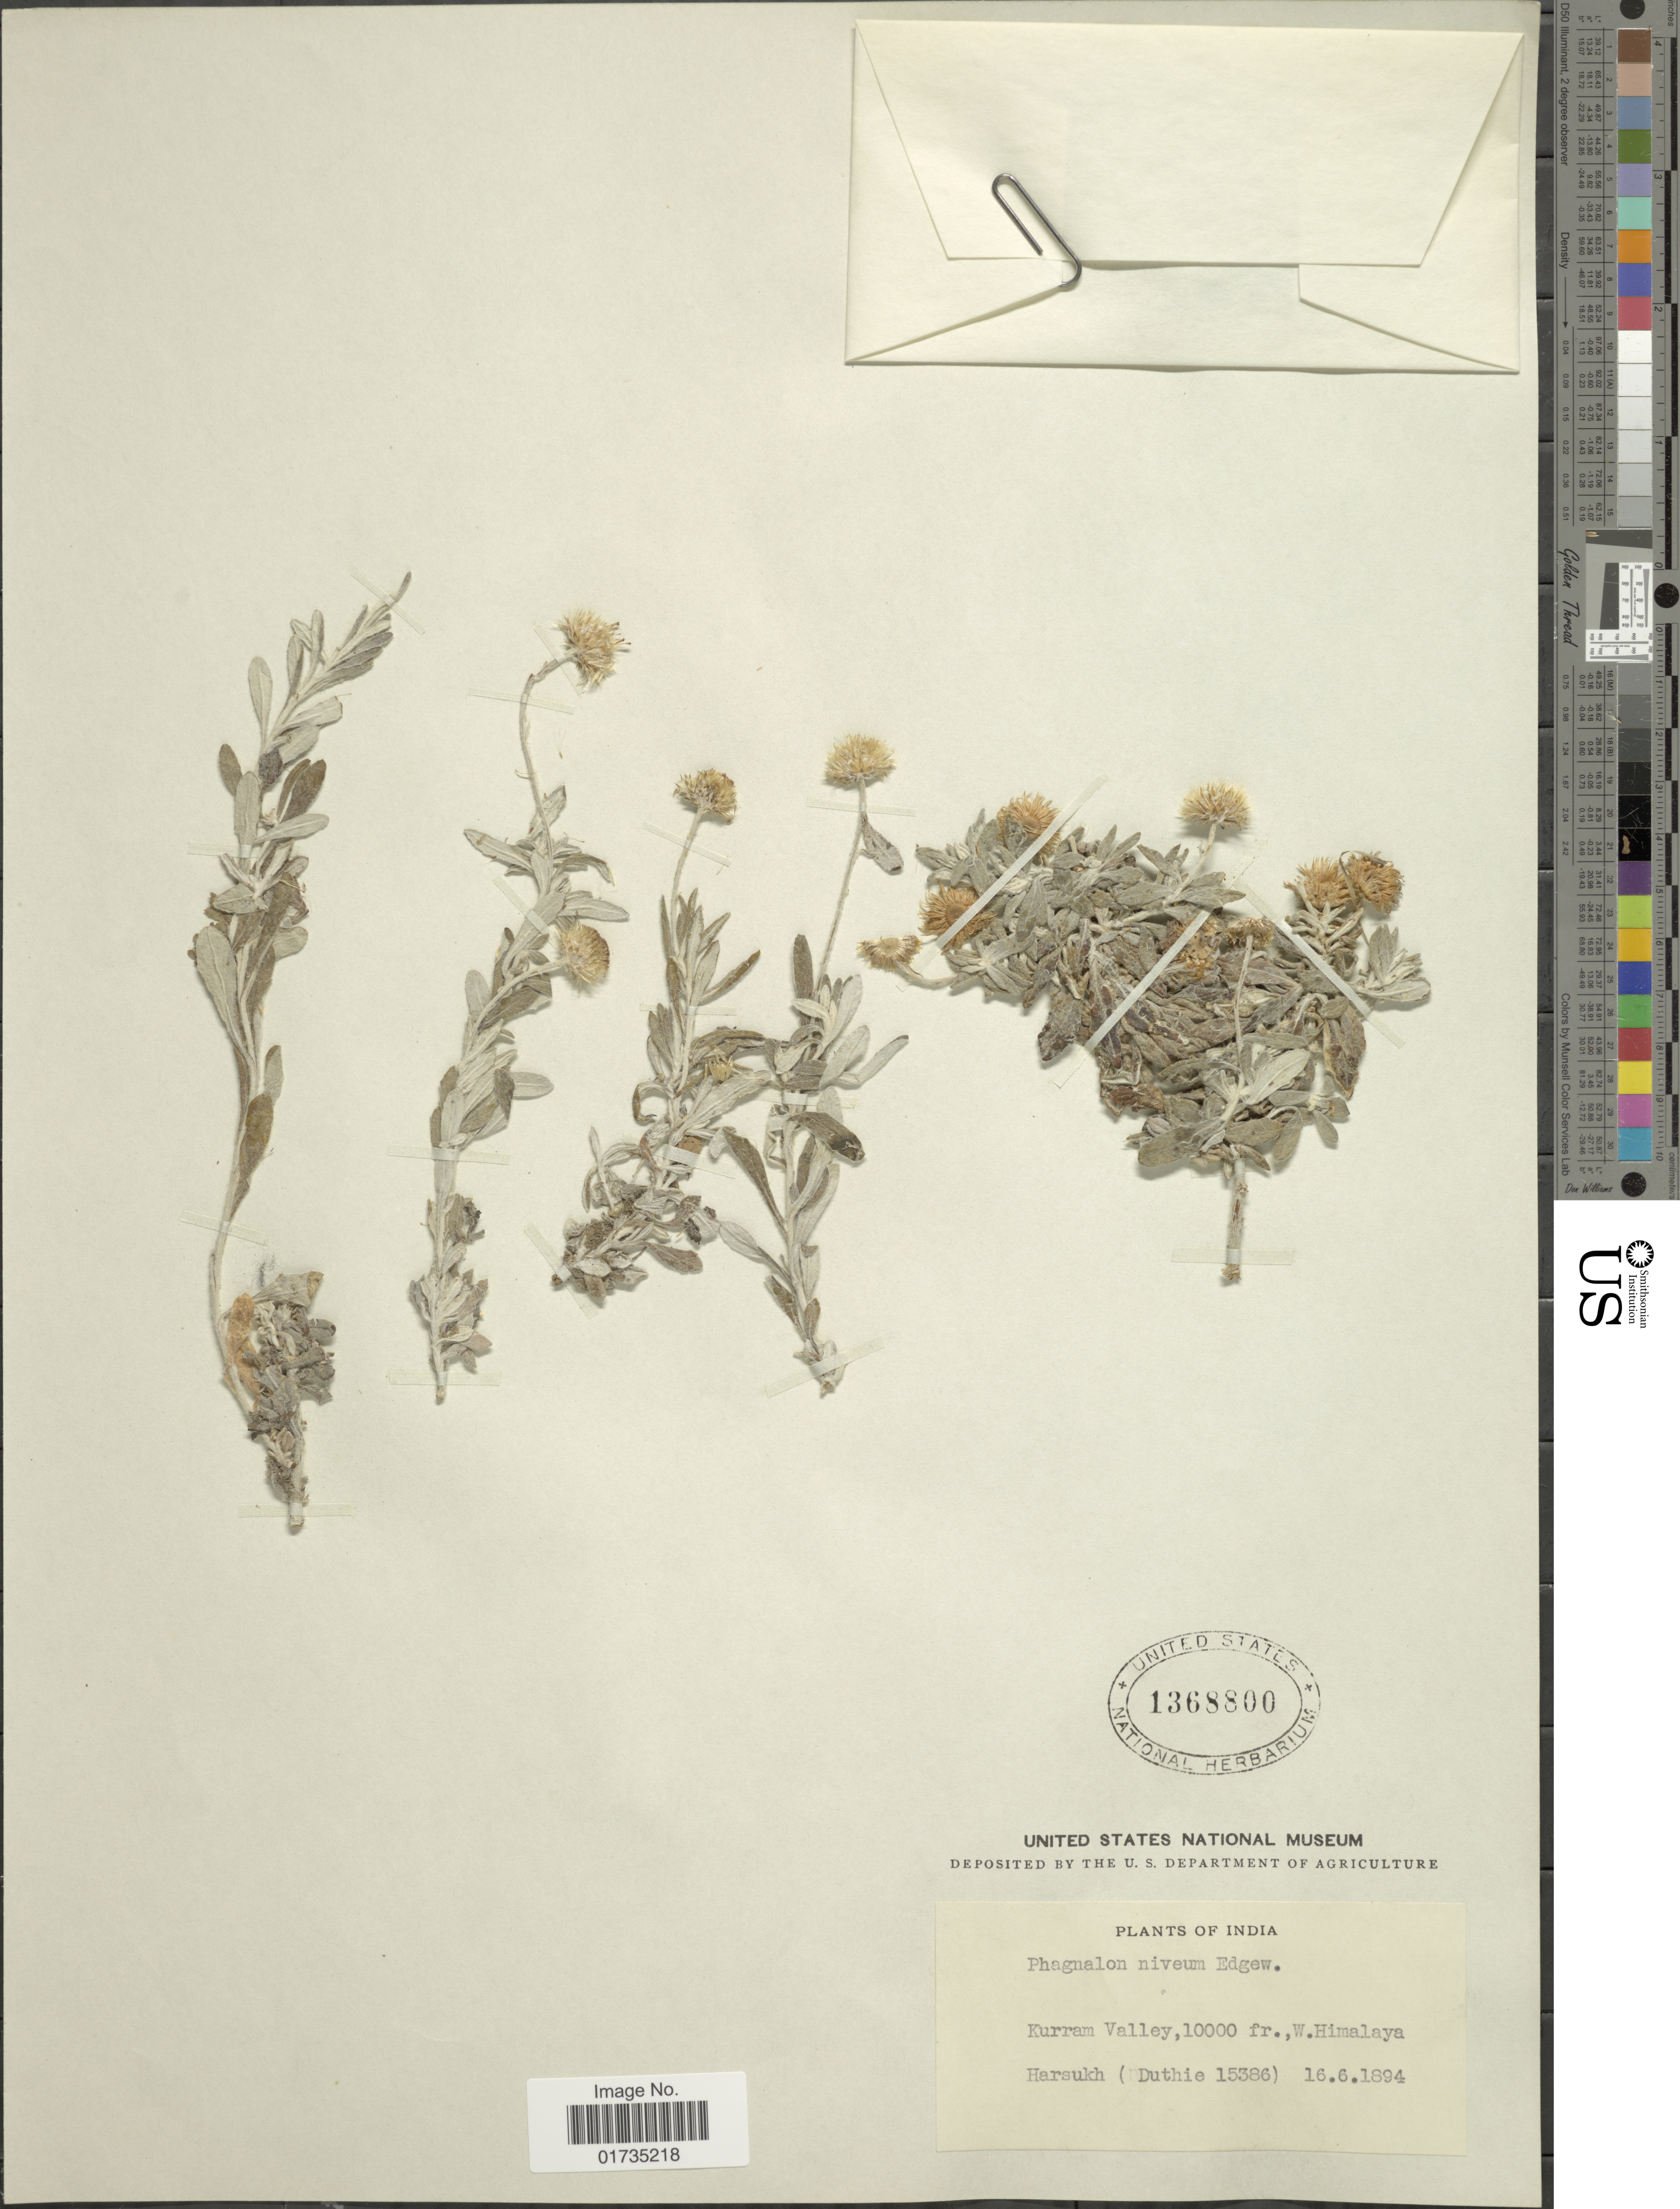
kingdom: Plantae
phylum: Tracheophyta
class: Magnoliopsida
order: Asterales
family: Asteraceae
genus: Phagnalon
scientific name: Phagnalon niveum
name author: Edgew.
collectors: -. Harsukh & Duthie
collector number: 15386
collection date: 1894-06-16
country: Pakistan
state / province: Khyber Pakhtunkhwa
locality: India. Kurram Valley. W Himalaya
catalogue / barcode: US 136880